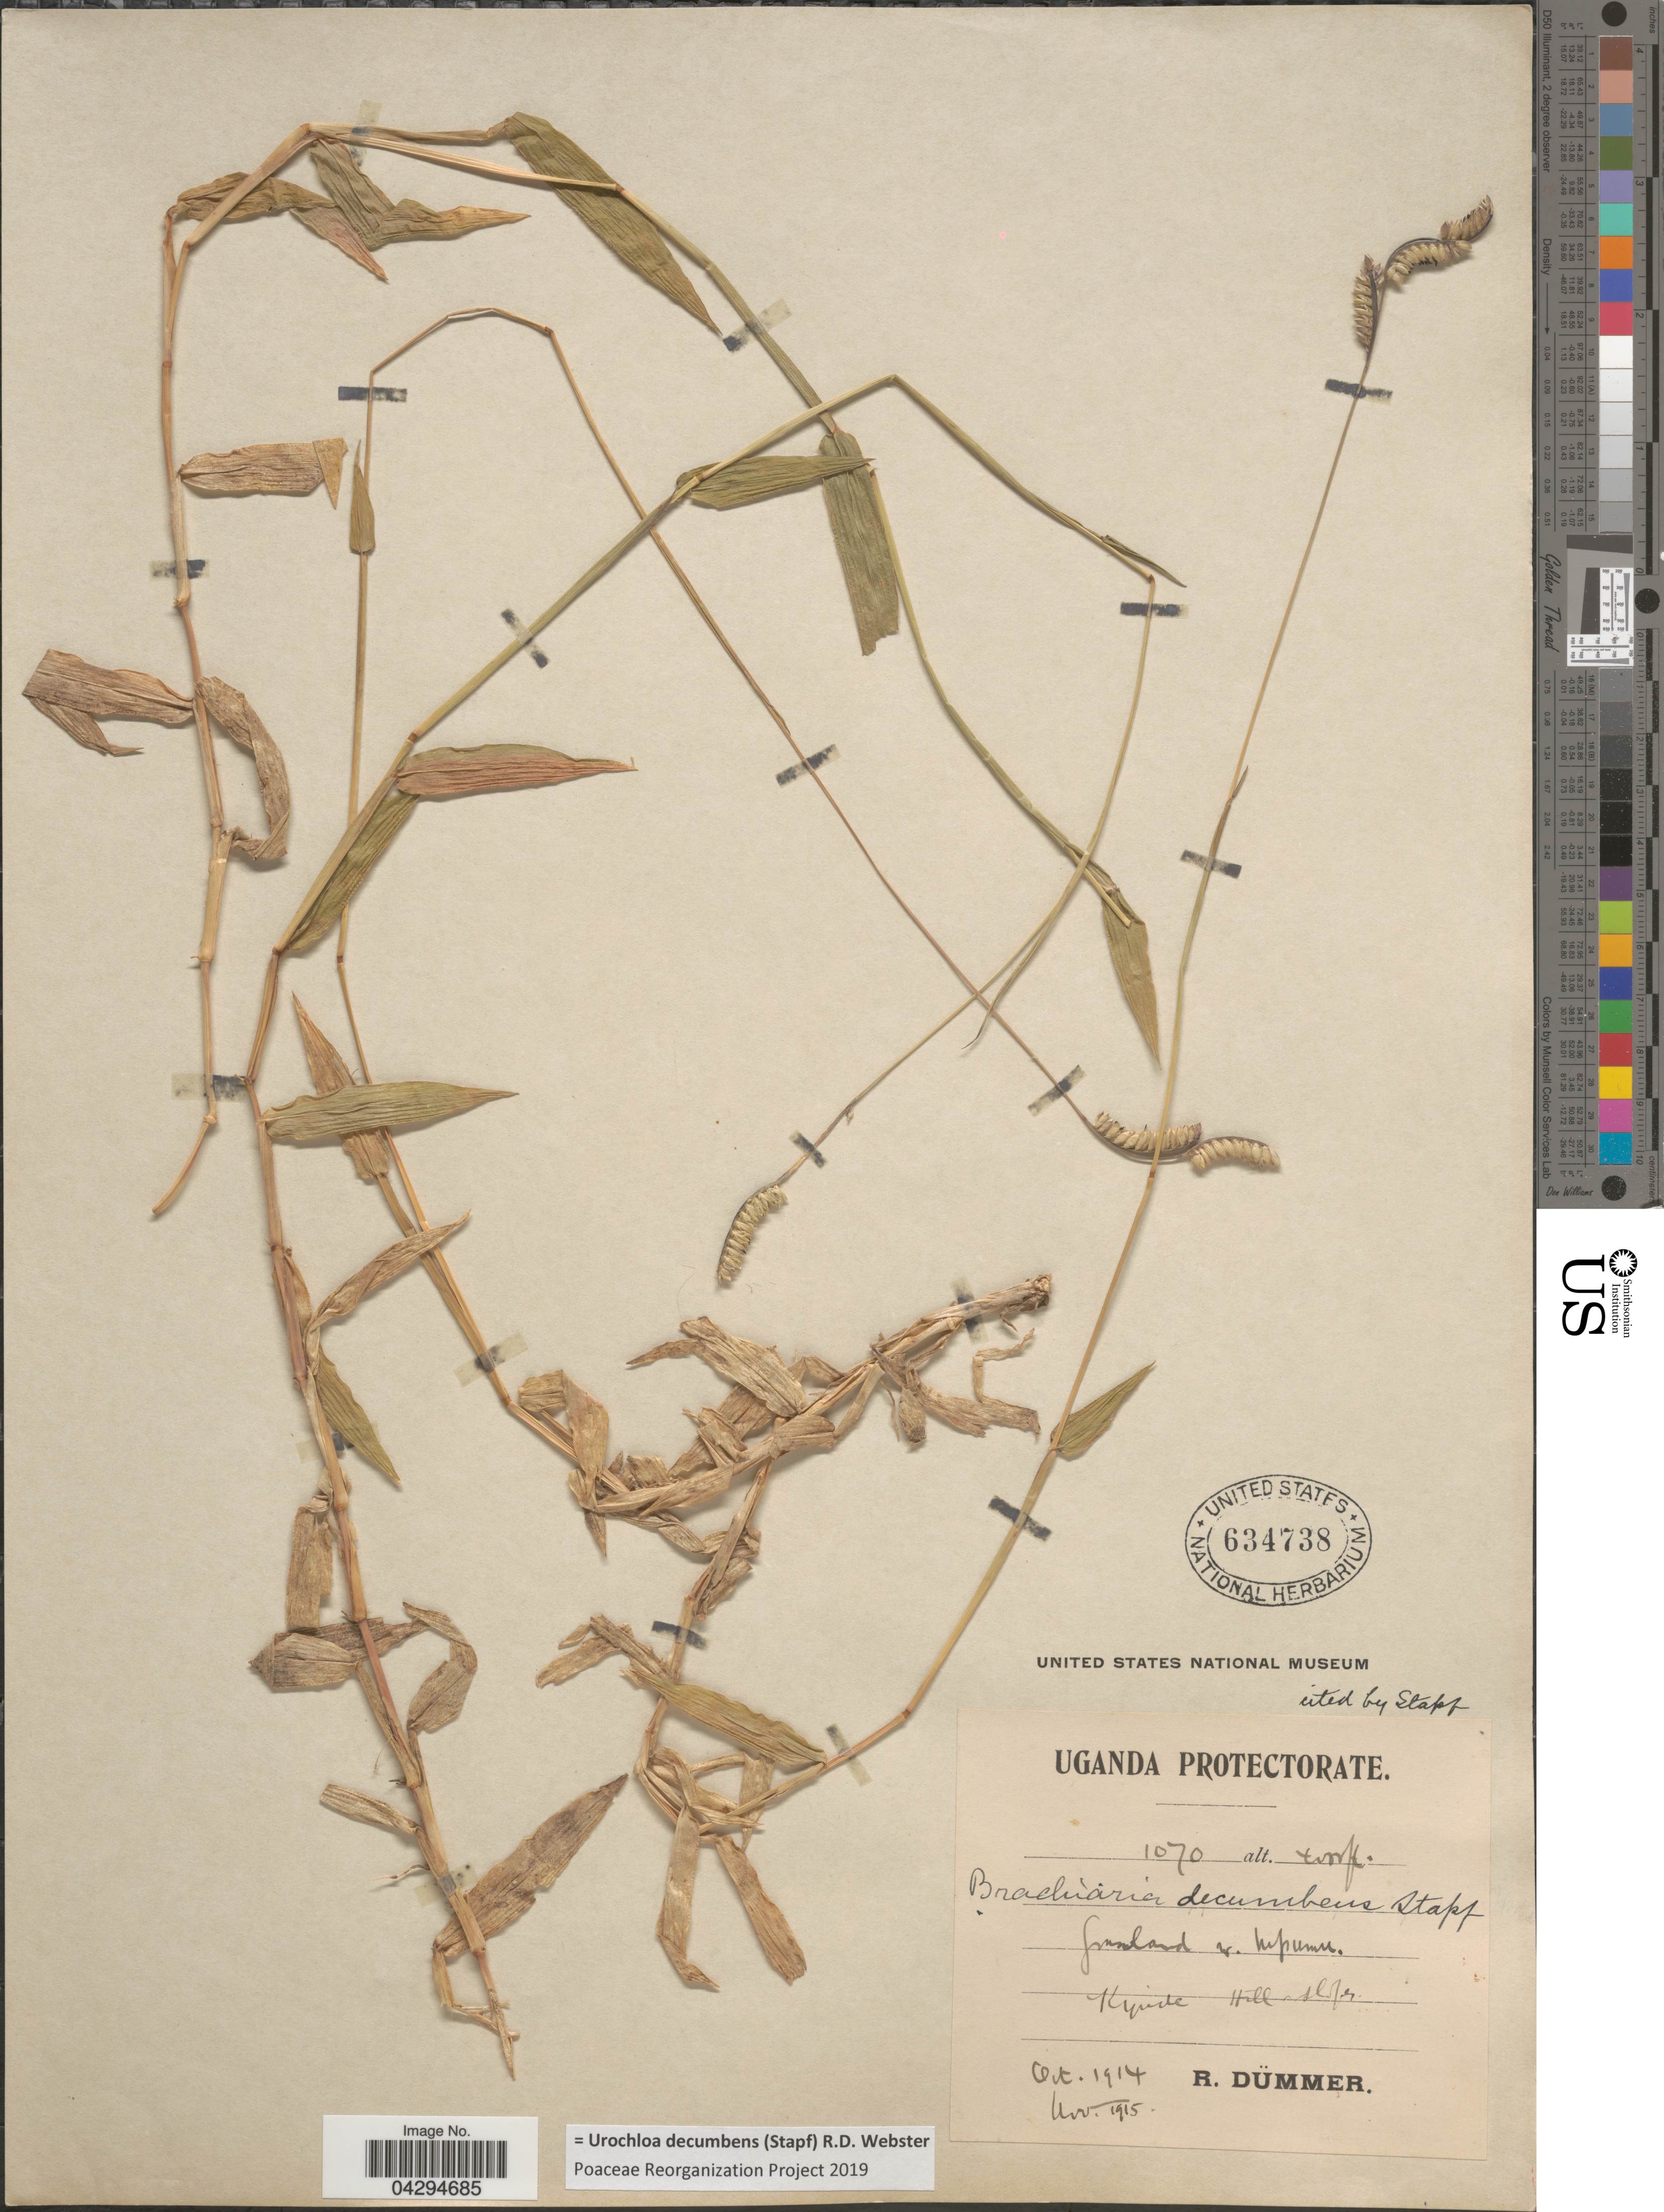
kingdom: Plantae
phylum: Tracheophyta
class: Liliopsida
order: Poales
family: Poaceae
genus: Urochloa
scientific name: Urochloa decumbens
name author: (Stapf) R.D. Webster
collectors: R. A. Dümmer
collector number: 1070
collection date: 1914-10/1915-11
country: Uganda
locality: Uganda Protectorate. Grassland in Mpumu. Kijude [interpreted]. Hill slopes.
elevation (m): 1219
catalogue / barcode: US 634738